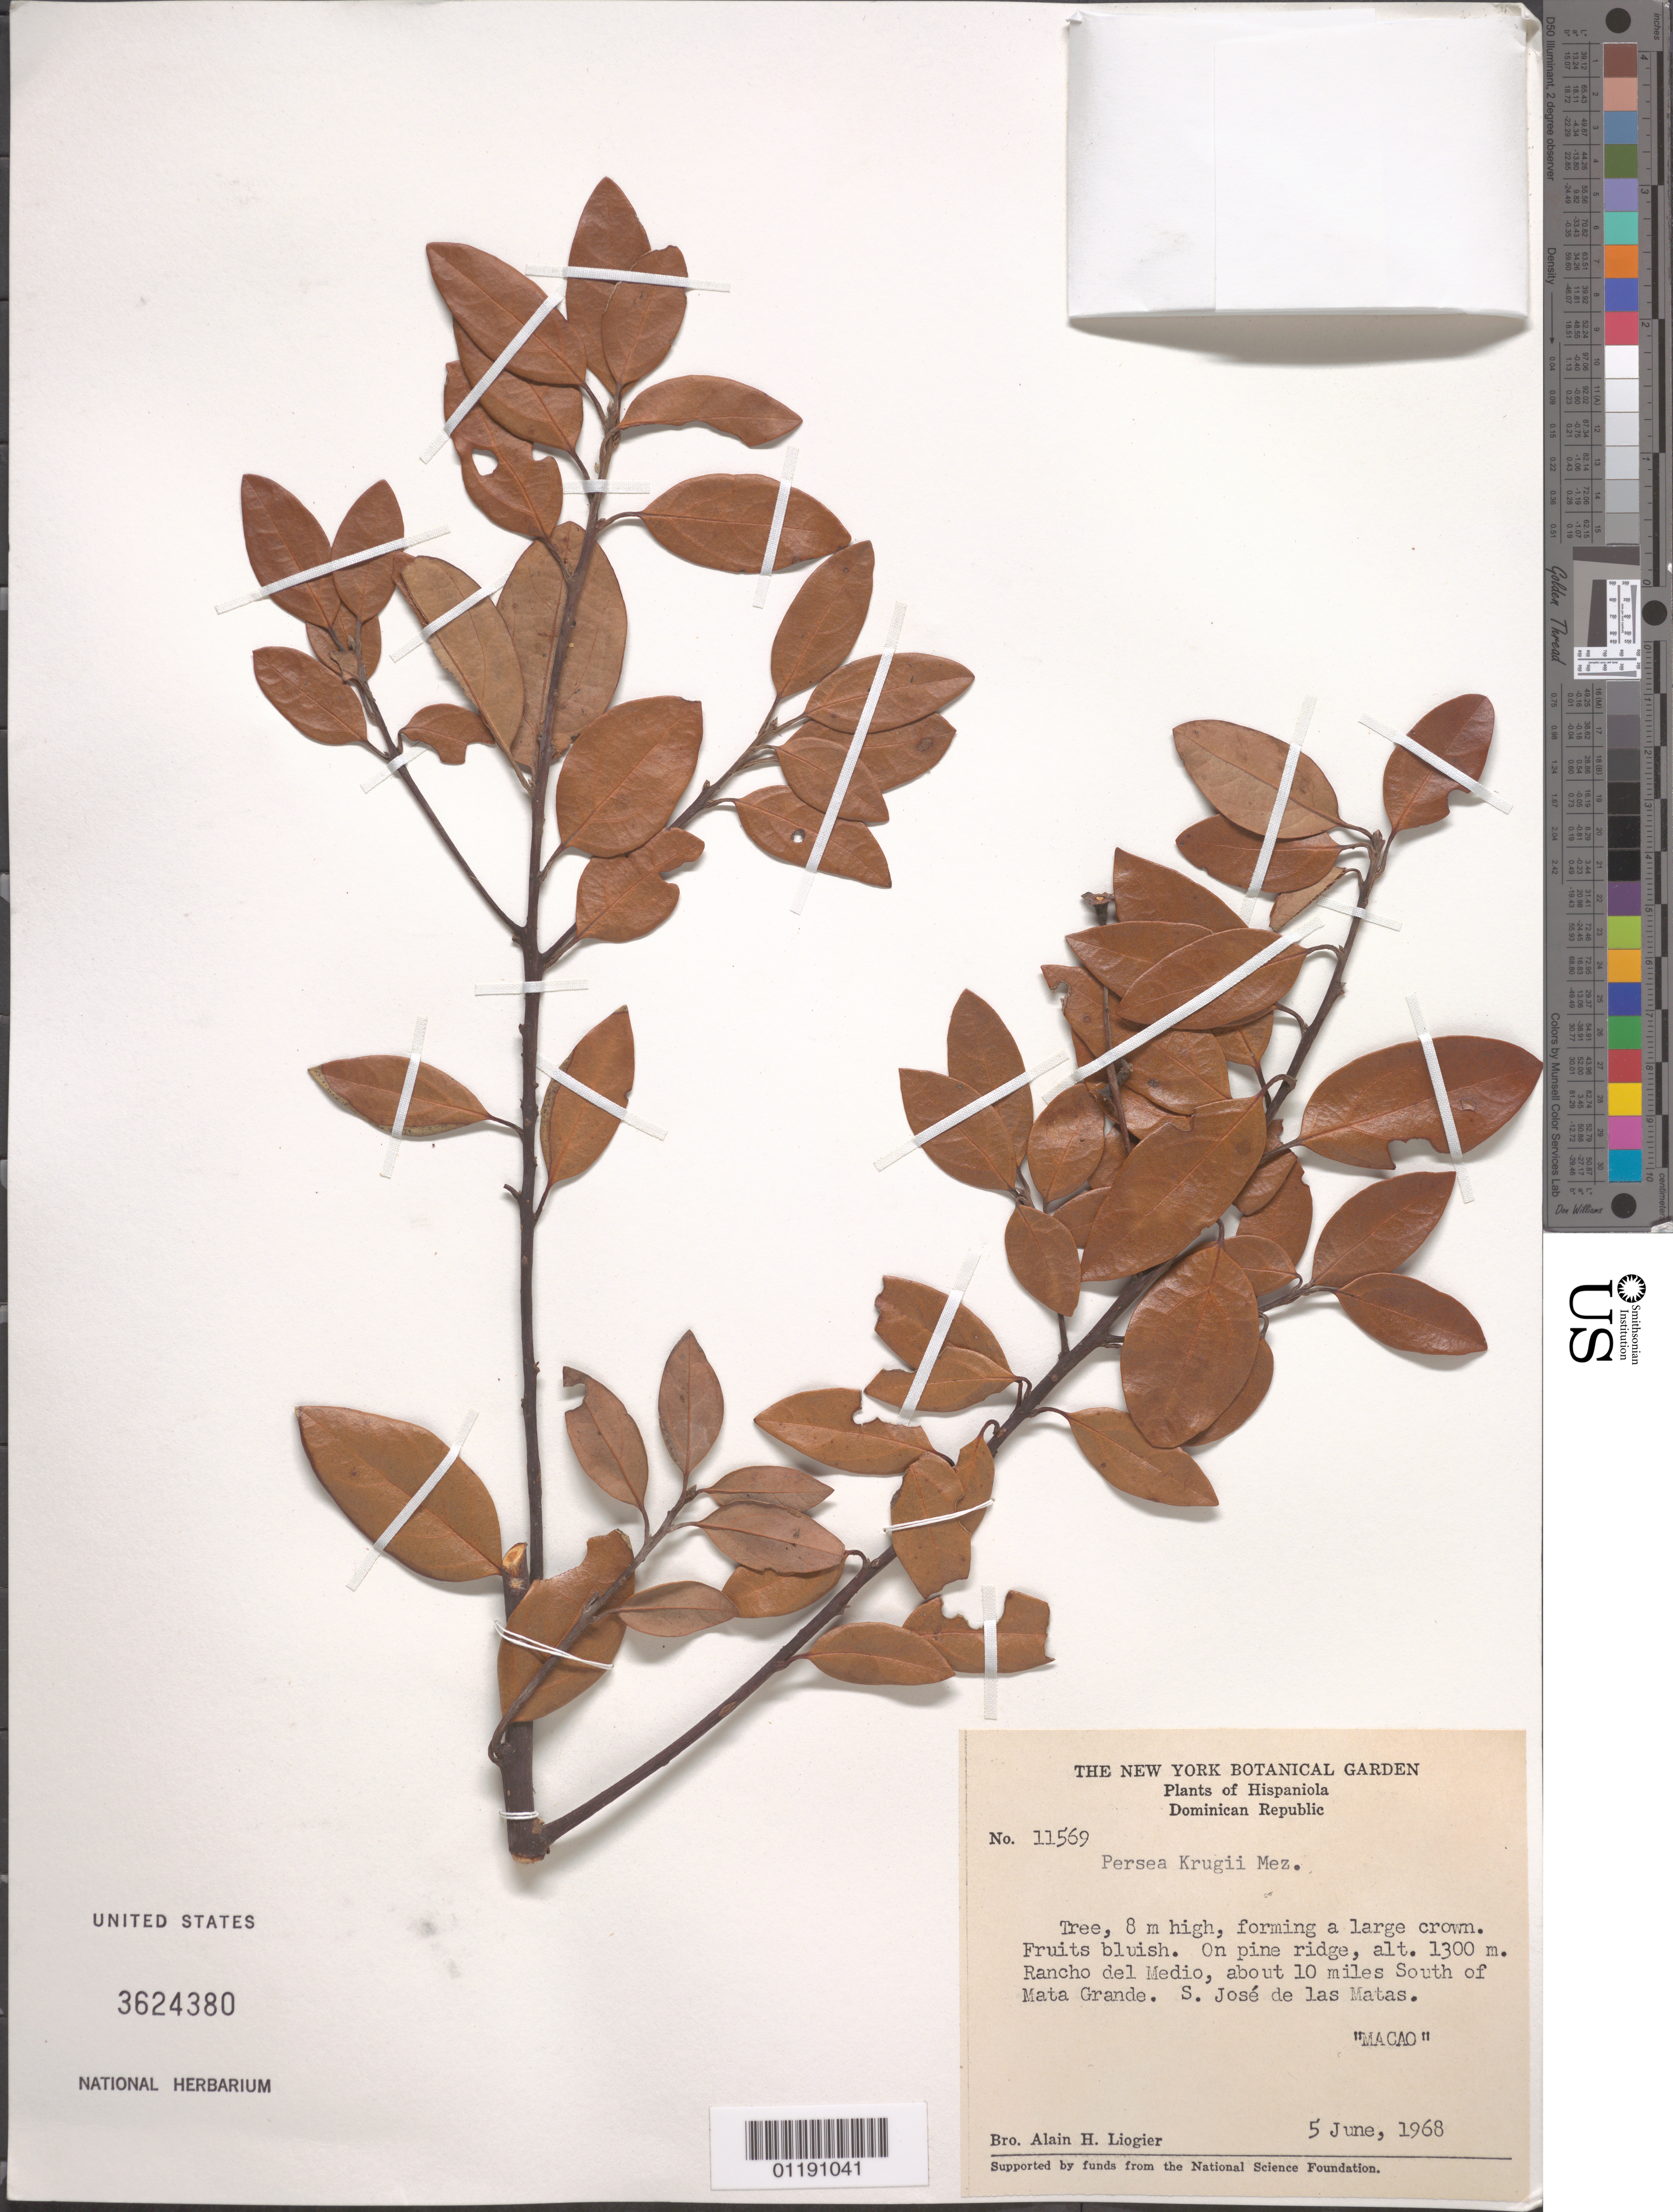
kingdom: Plantae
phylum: Tracheophyta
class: Magnoliopsida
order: Laurales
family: Lauraceae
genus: Persea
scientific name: Persea krugii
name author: Mez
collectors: A. H. Liogier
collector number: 11569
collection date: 1968-06-05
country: Dominican Republic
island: Hispaniola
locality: On pine ridge, Rancho del Medio, about 10 miles S of Mata Grande.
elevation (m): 1300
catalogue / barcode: US 3624380